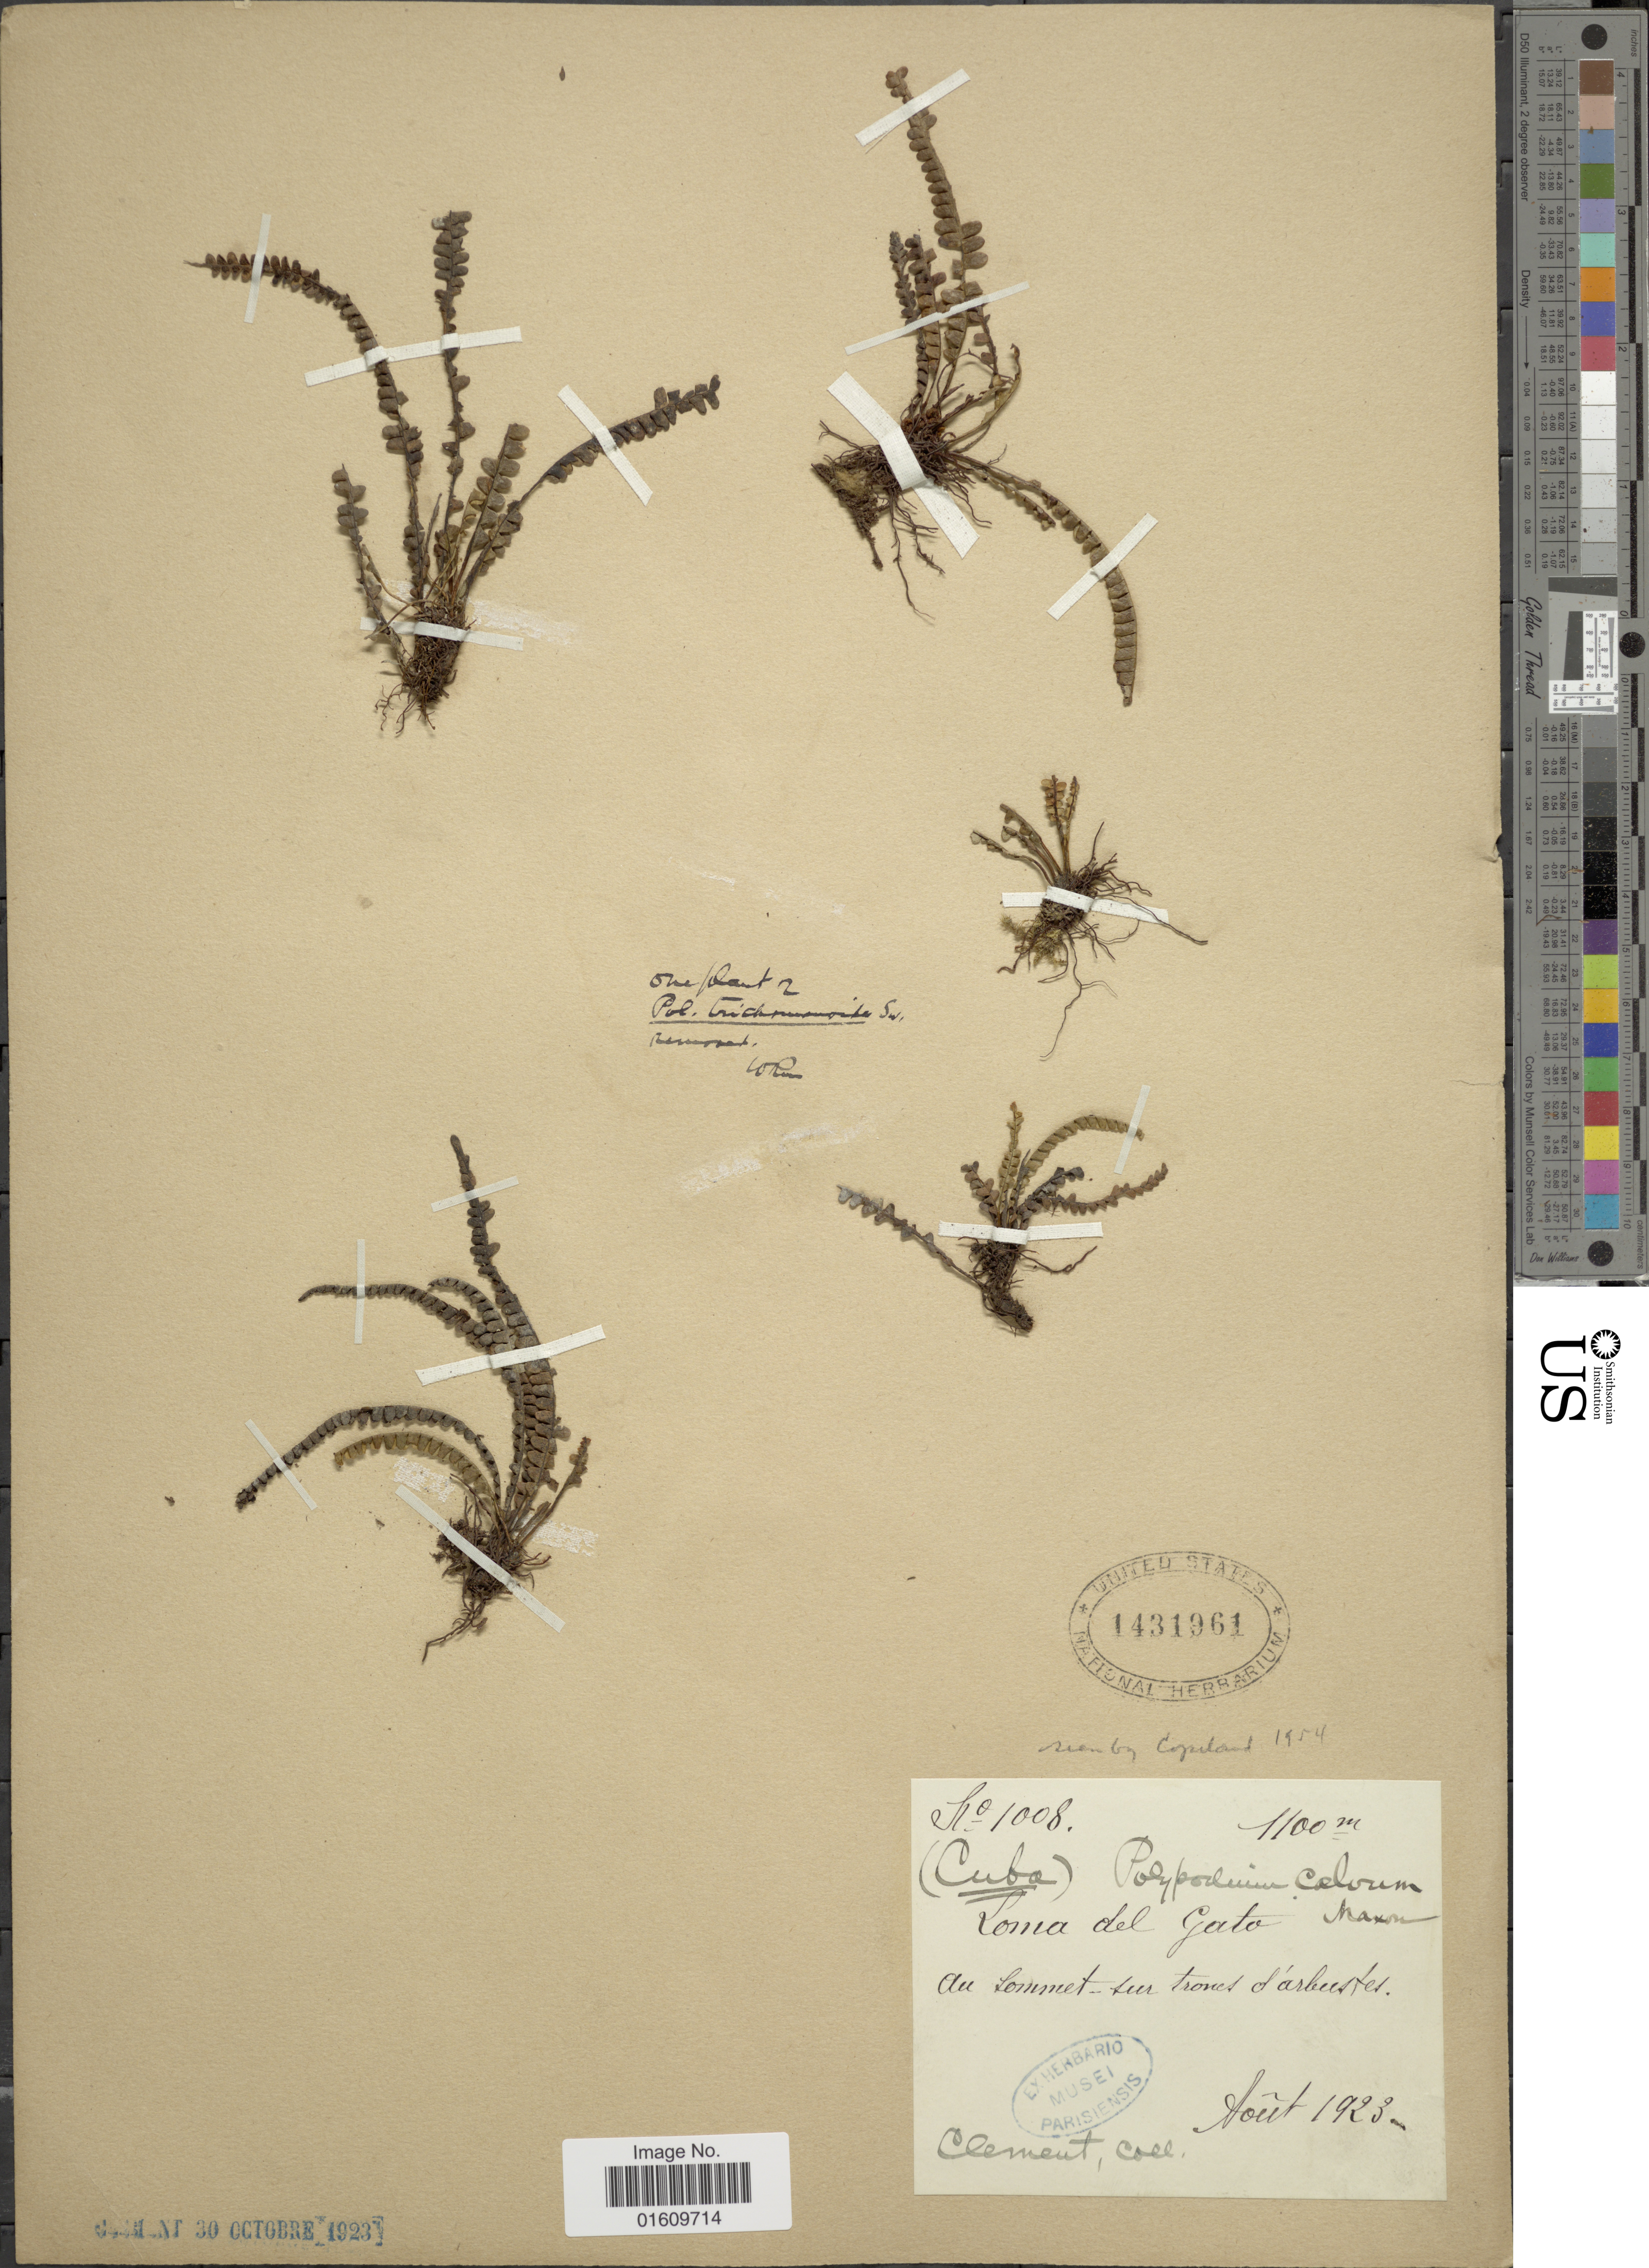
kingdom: Plantae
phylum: Tracheophyta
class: Polypodiopsida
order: Polypodiales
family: Polypodiaceae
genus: Melpomene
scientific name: Melpomene melanosticta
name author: (Kunze) A.R. Sm. & R.C. Moran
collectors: -. Clement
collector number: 1008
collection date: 1923-08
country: Cuba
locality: Loma del Gato, Au Sommet sur troncs d'arbustes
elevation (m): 1100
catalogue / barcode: US 1431961